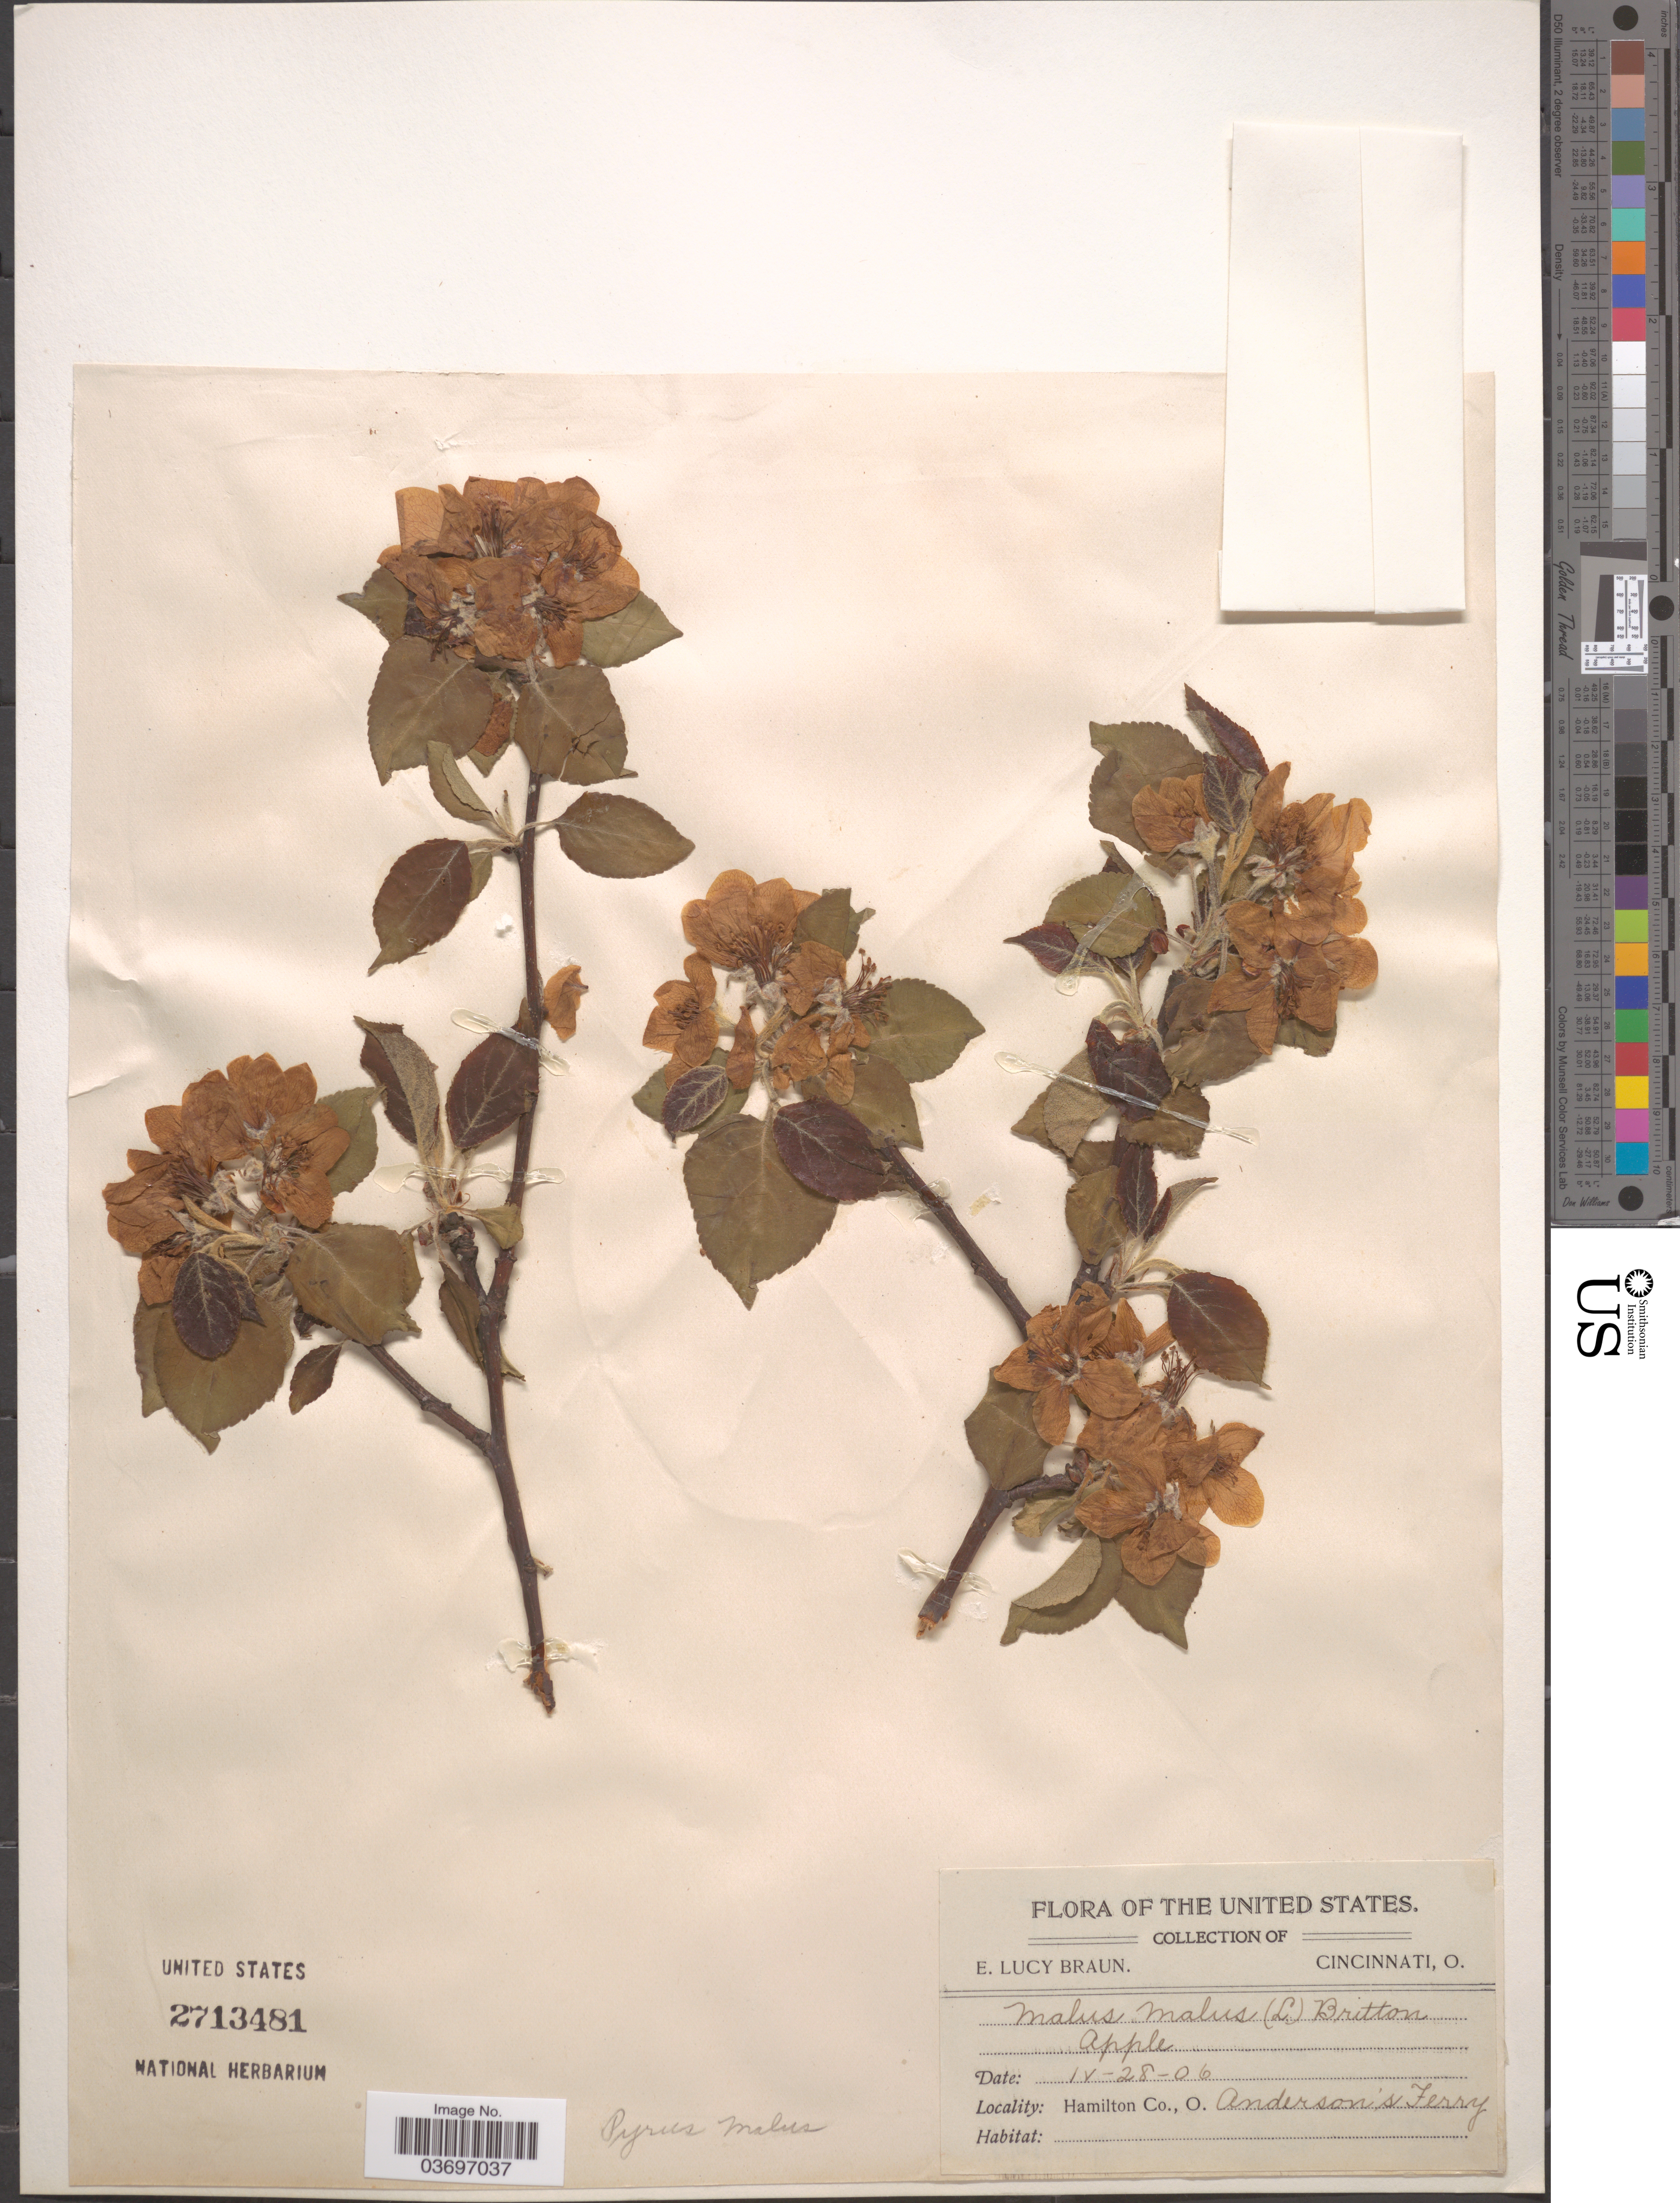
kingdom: Plantae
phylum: Tracheophyta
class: Magnoliopsida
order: Rosales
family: Rosaceae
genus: Malus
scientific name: Malus pumila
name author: Mill.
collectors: E. L. Braun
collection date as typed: Transcribed d/m/y: 28/4/6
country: United States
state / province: Ohio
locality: Hamilton Co. Anderson's Ferry.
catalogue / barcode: US 2713481